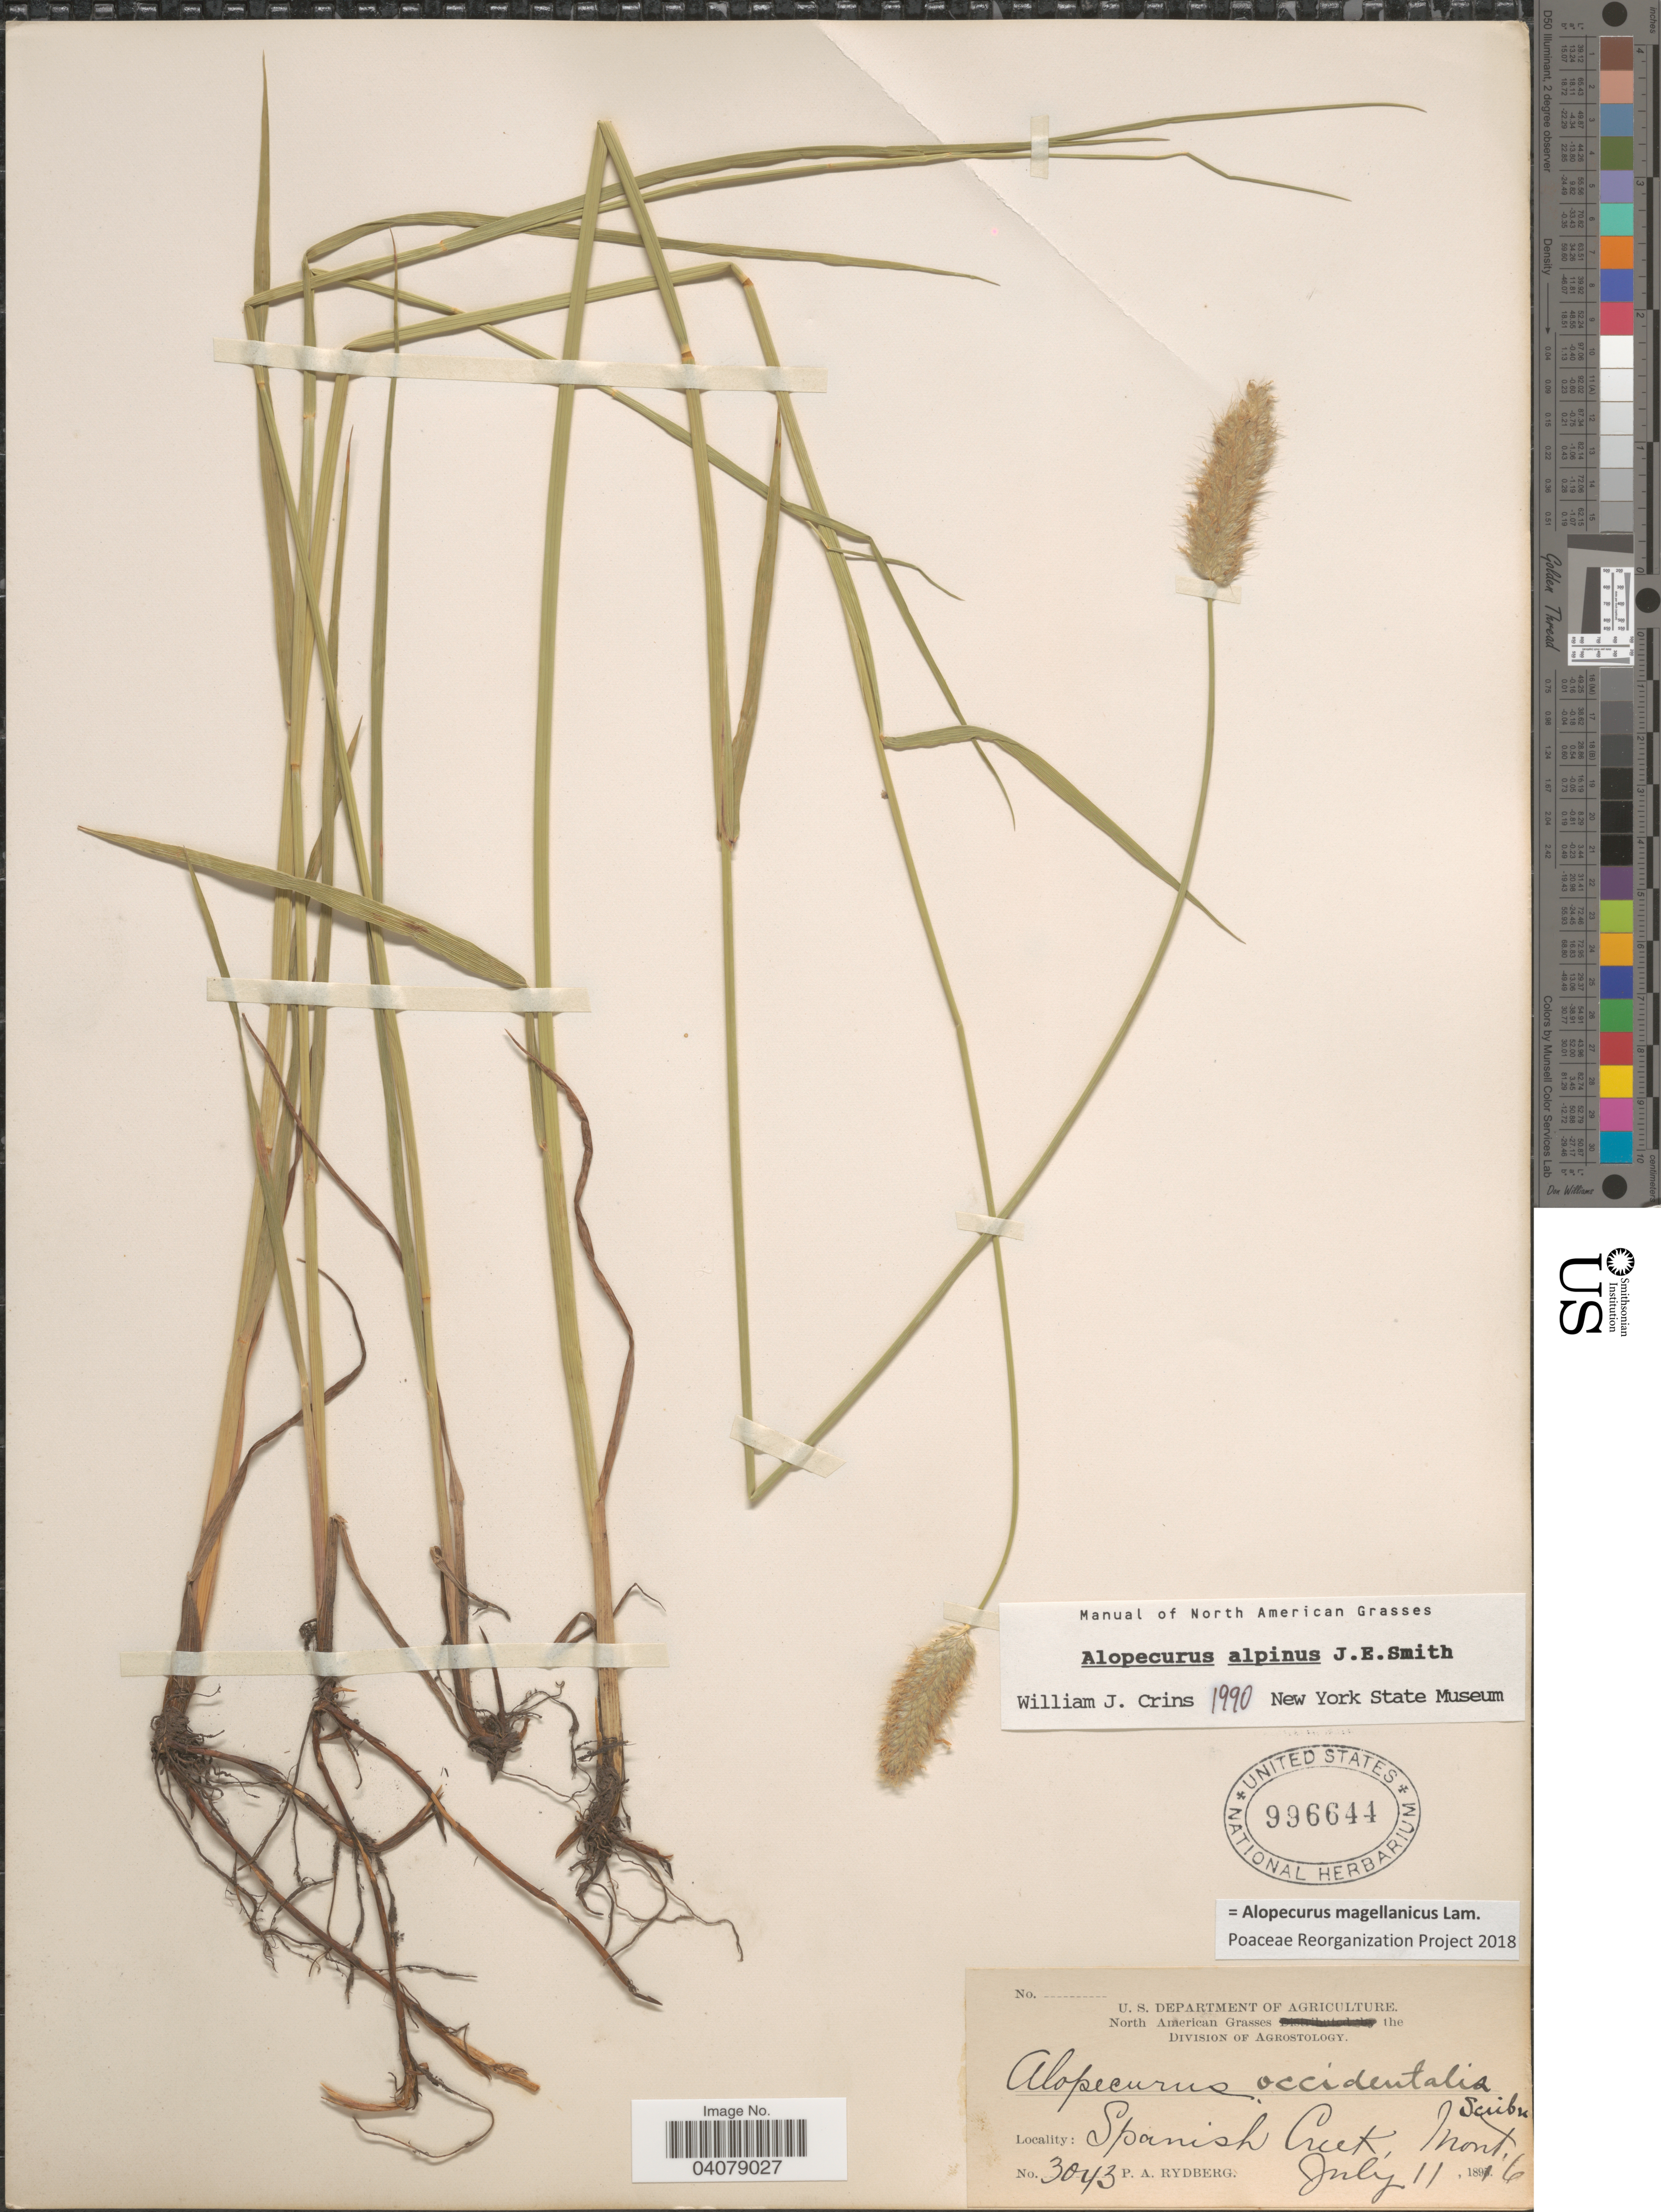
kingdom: Plantae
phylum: Tracheophyta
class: Liliopsida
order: Poales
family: Poaceae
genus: Alopecurus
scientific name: Alopecurus magellanicus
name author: Lam.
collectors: P. A. Rydberg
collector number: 3043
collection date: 1896-07-11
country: United States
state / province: Montana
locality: Spanish Creek.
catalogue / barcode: US 996644